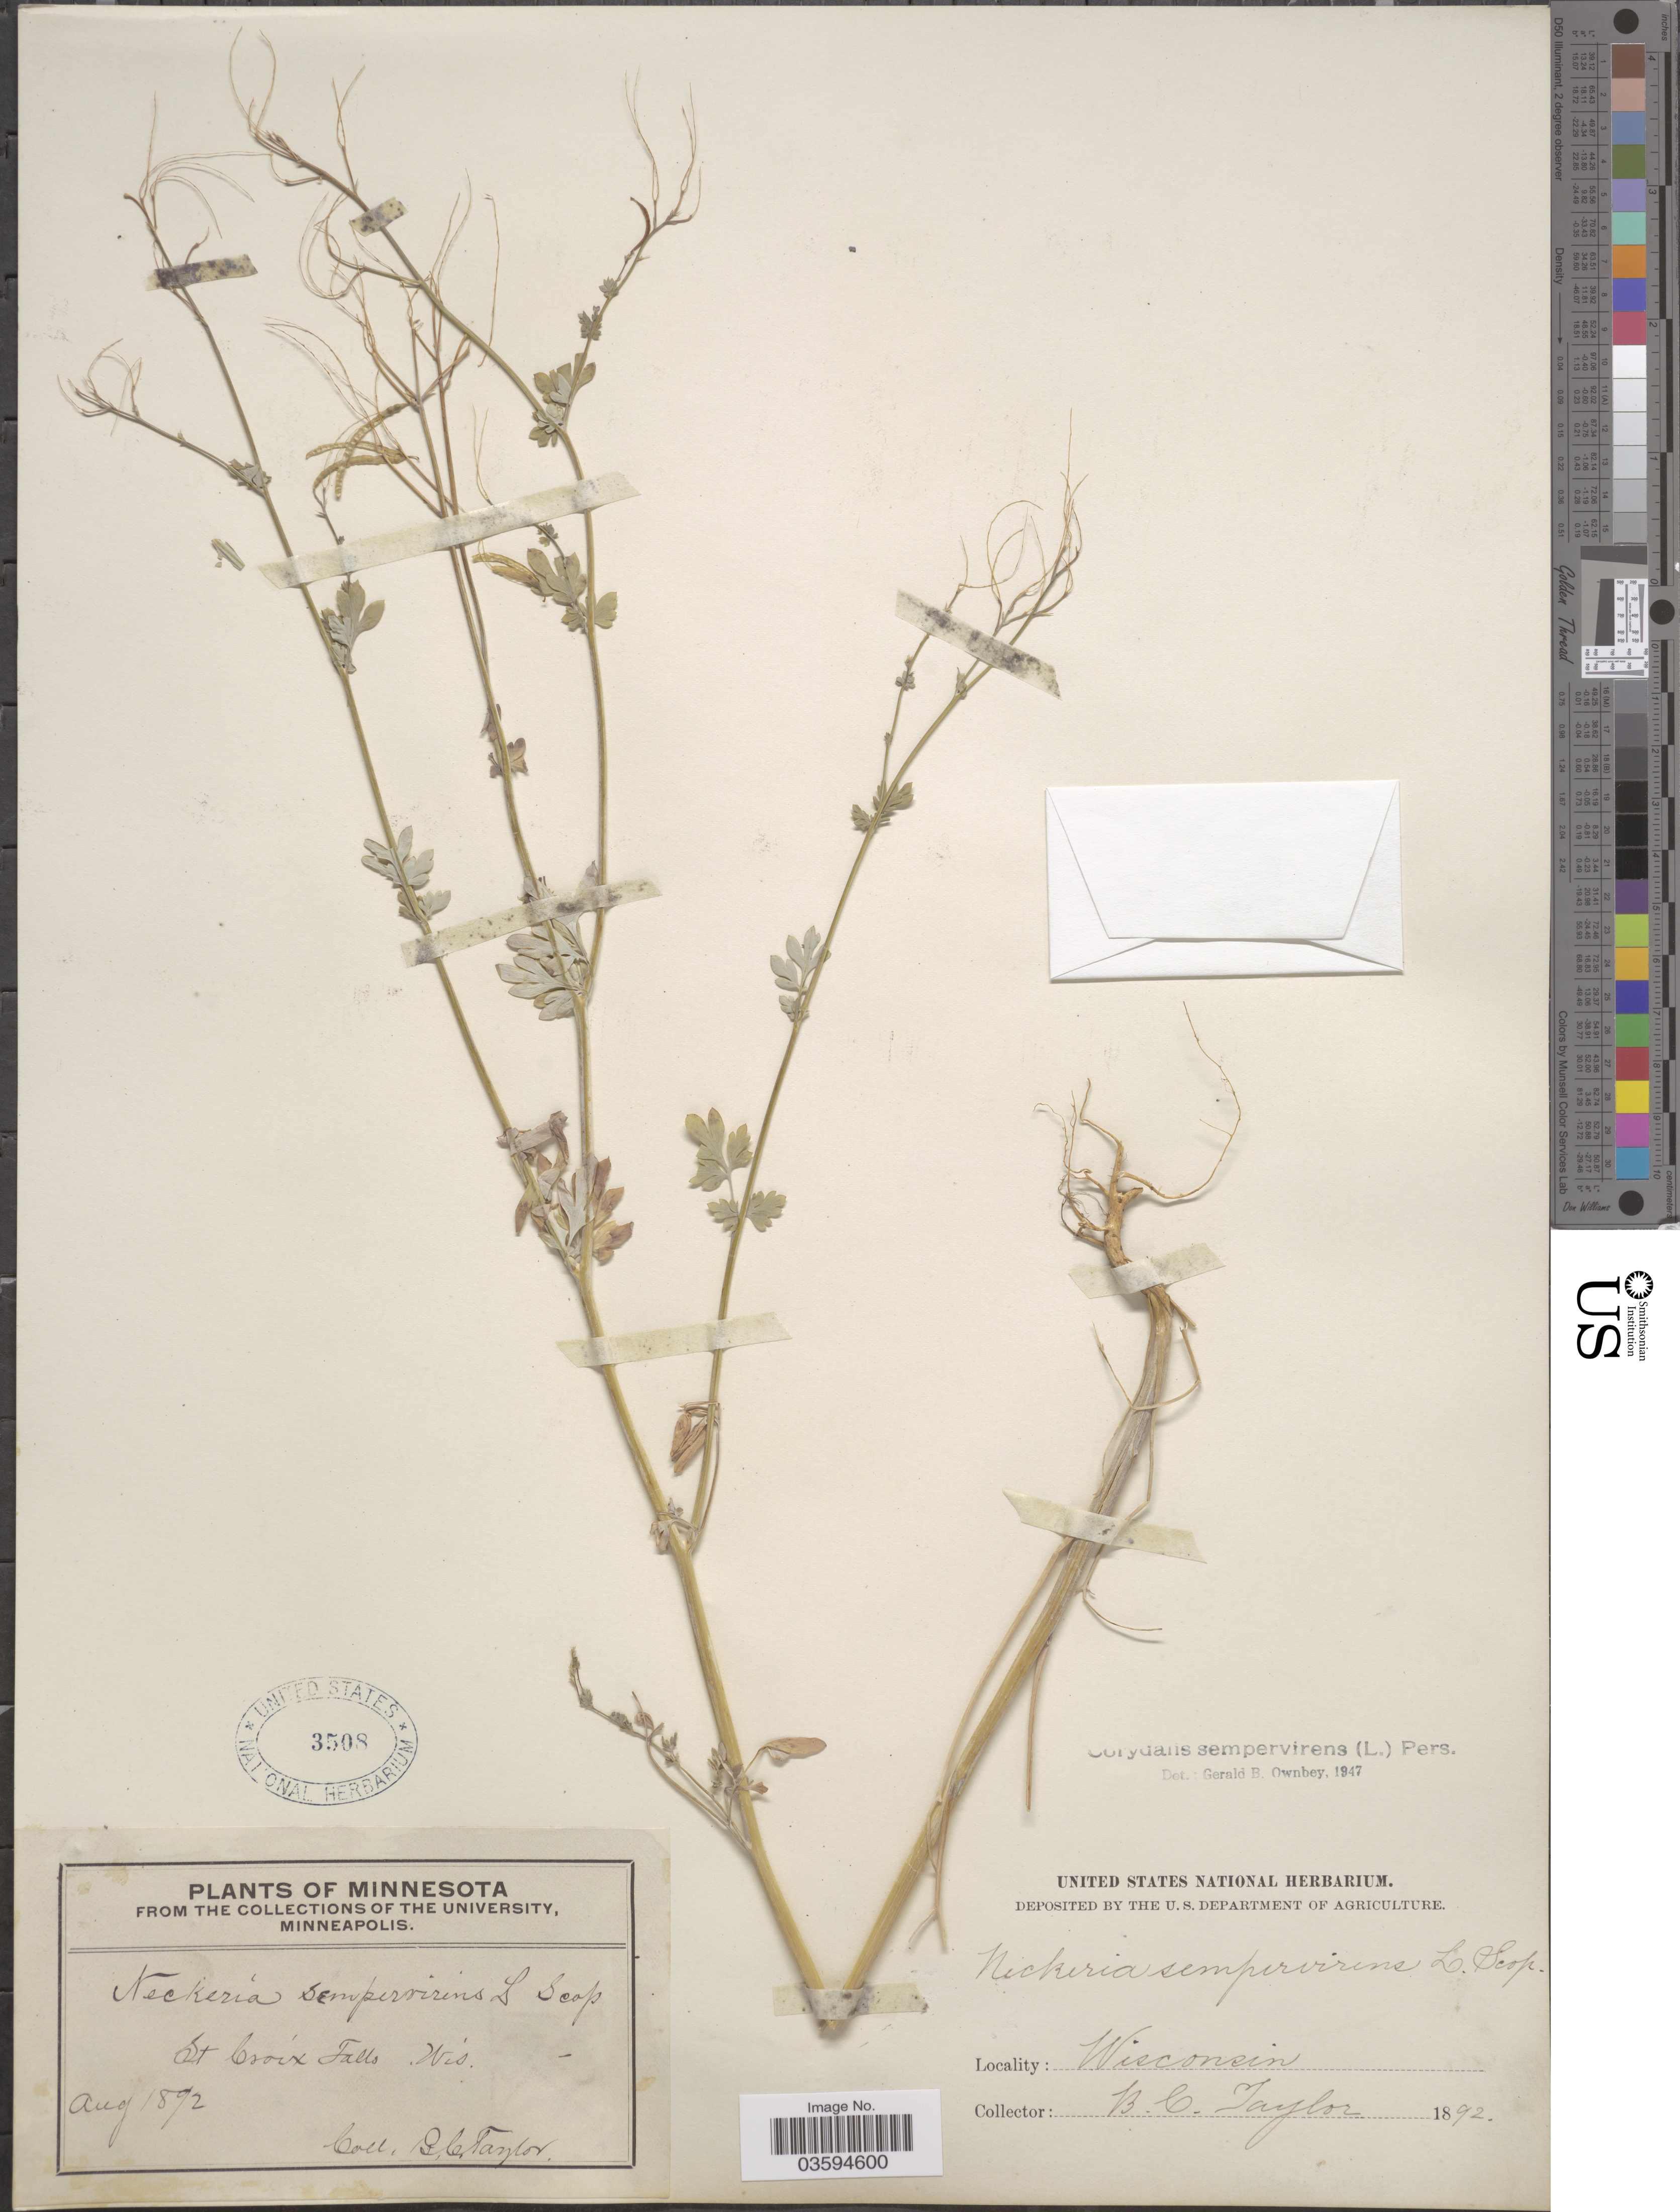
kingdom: Plantae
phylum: Tracheophyta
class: Magnoliopsida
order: Ranunculales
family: Papaveraceae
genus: Capnoides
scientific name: Capnoides sempervirens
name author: (L.) Borkh.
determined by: Strong, M. T., (US), Smithsonian Institution - National Museum of Natural History (UNITED STATES)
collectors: B. C. Taylor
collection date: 1892-08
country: United States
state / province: Wisconsin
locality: St. Croix Falls.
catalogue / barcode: US 3508